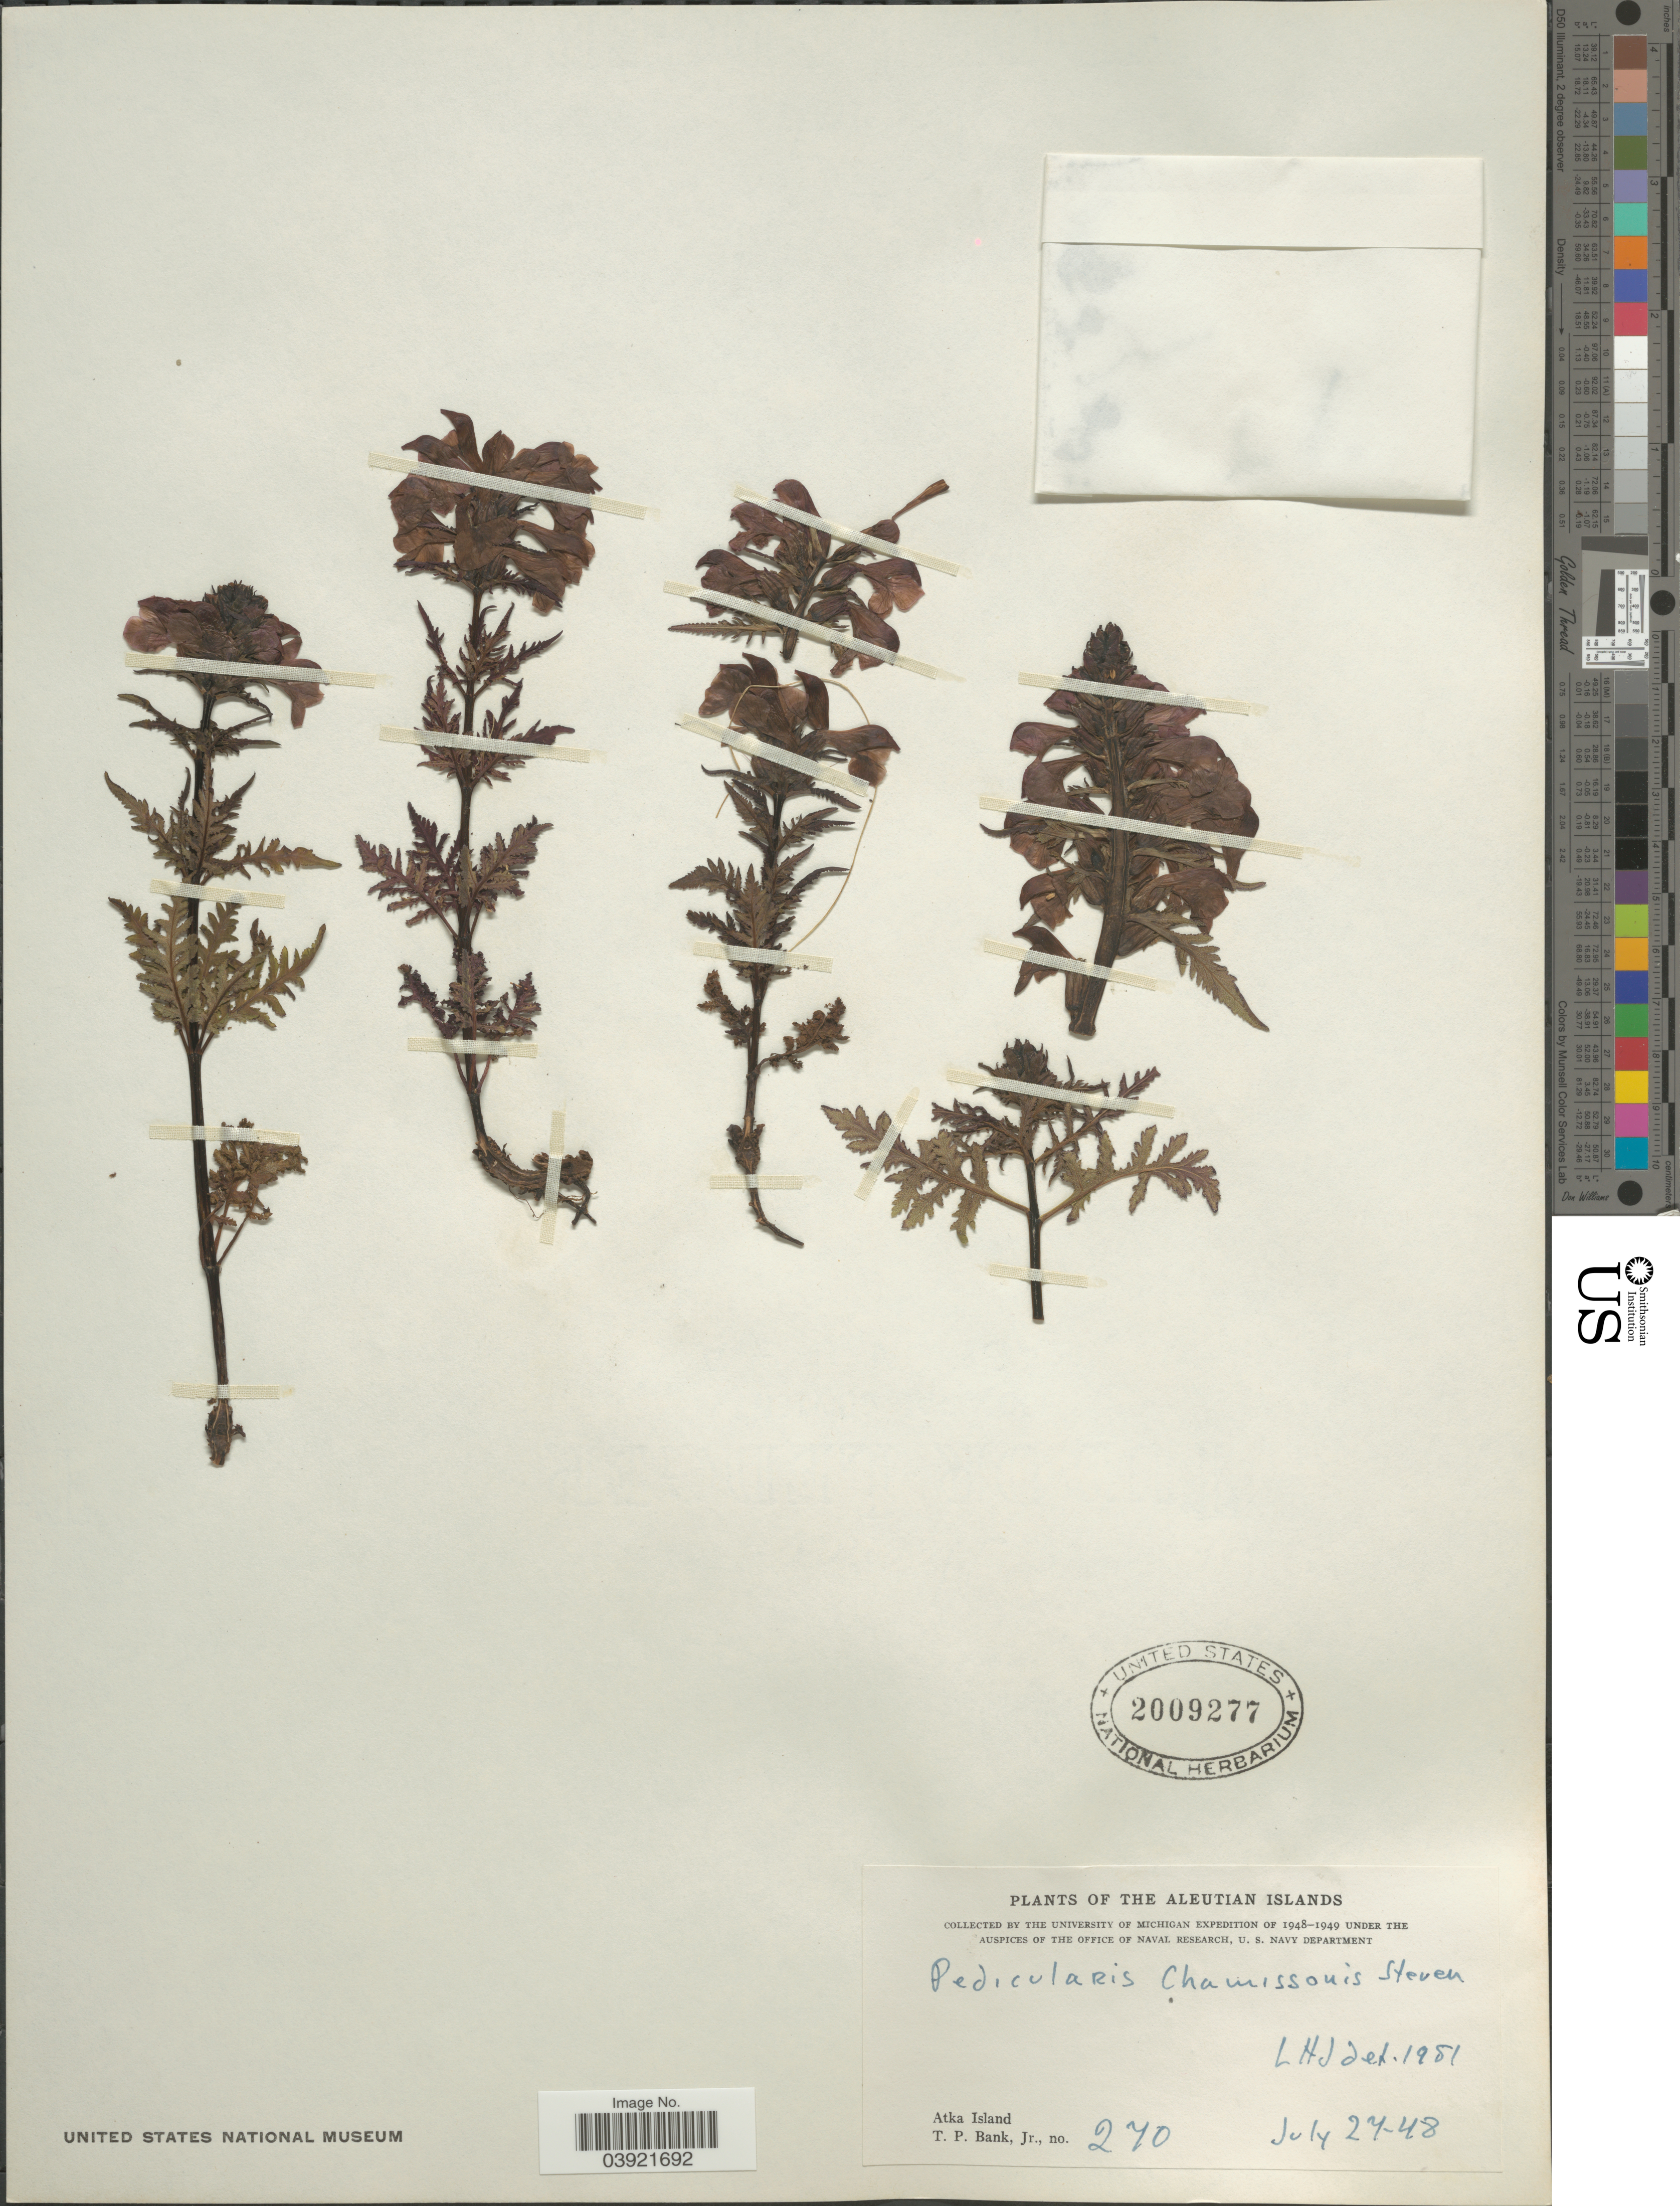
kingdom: Plantae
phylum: Tracheophyta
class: Magnoliopsida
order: Lamiales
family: Orobanchaceae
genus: Pedicularis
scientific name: Pedicularis chamissonis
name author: Steven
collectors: T. Bank Jr.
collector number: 270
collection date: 1948-07-27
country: United States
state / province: Alaska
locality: The Aleutian Islands. Atka Island.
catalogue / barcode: US 2009277